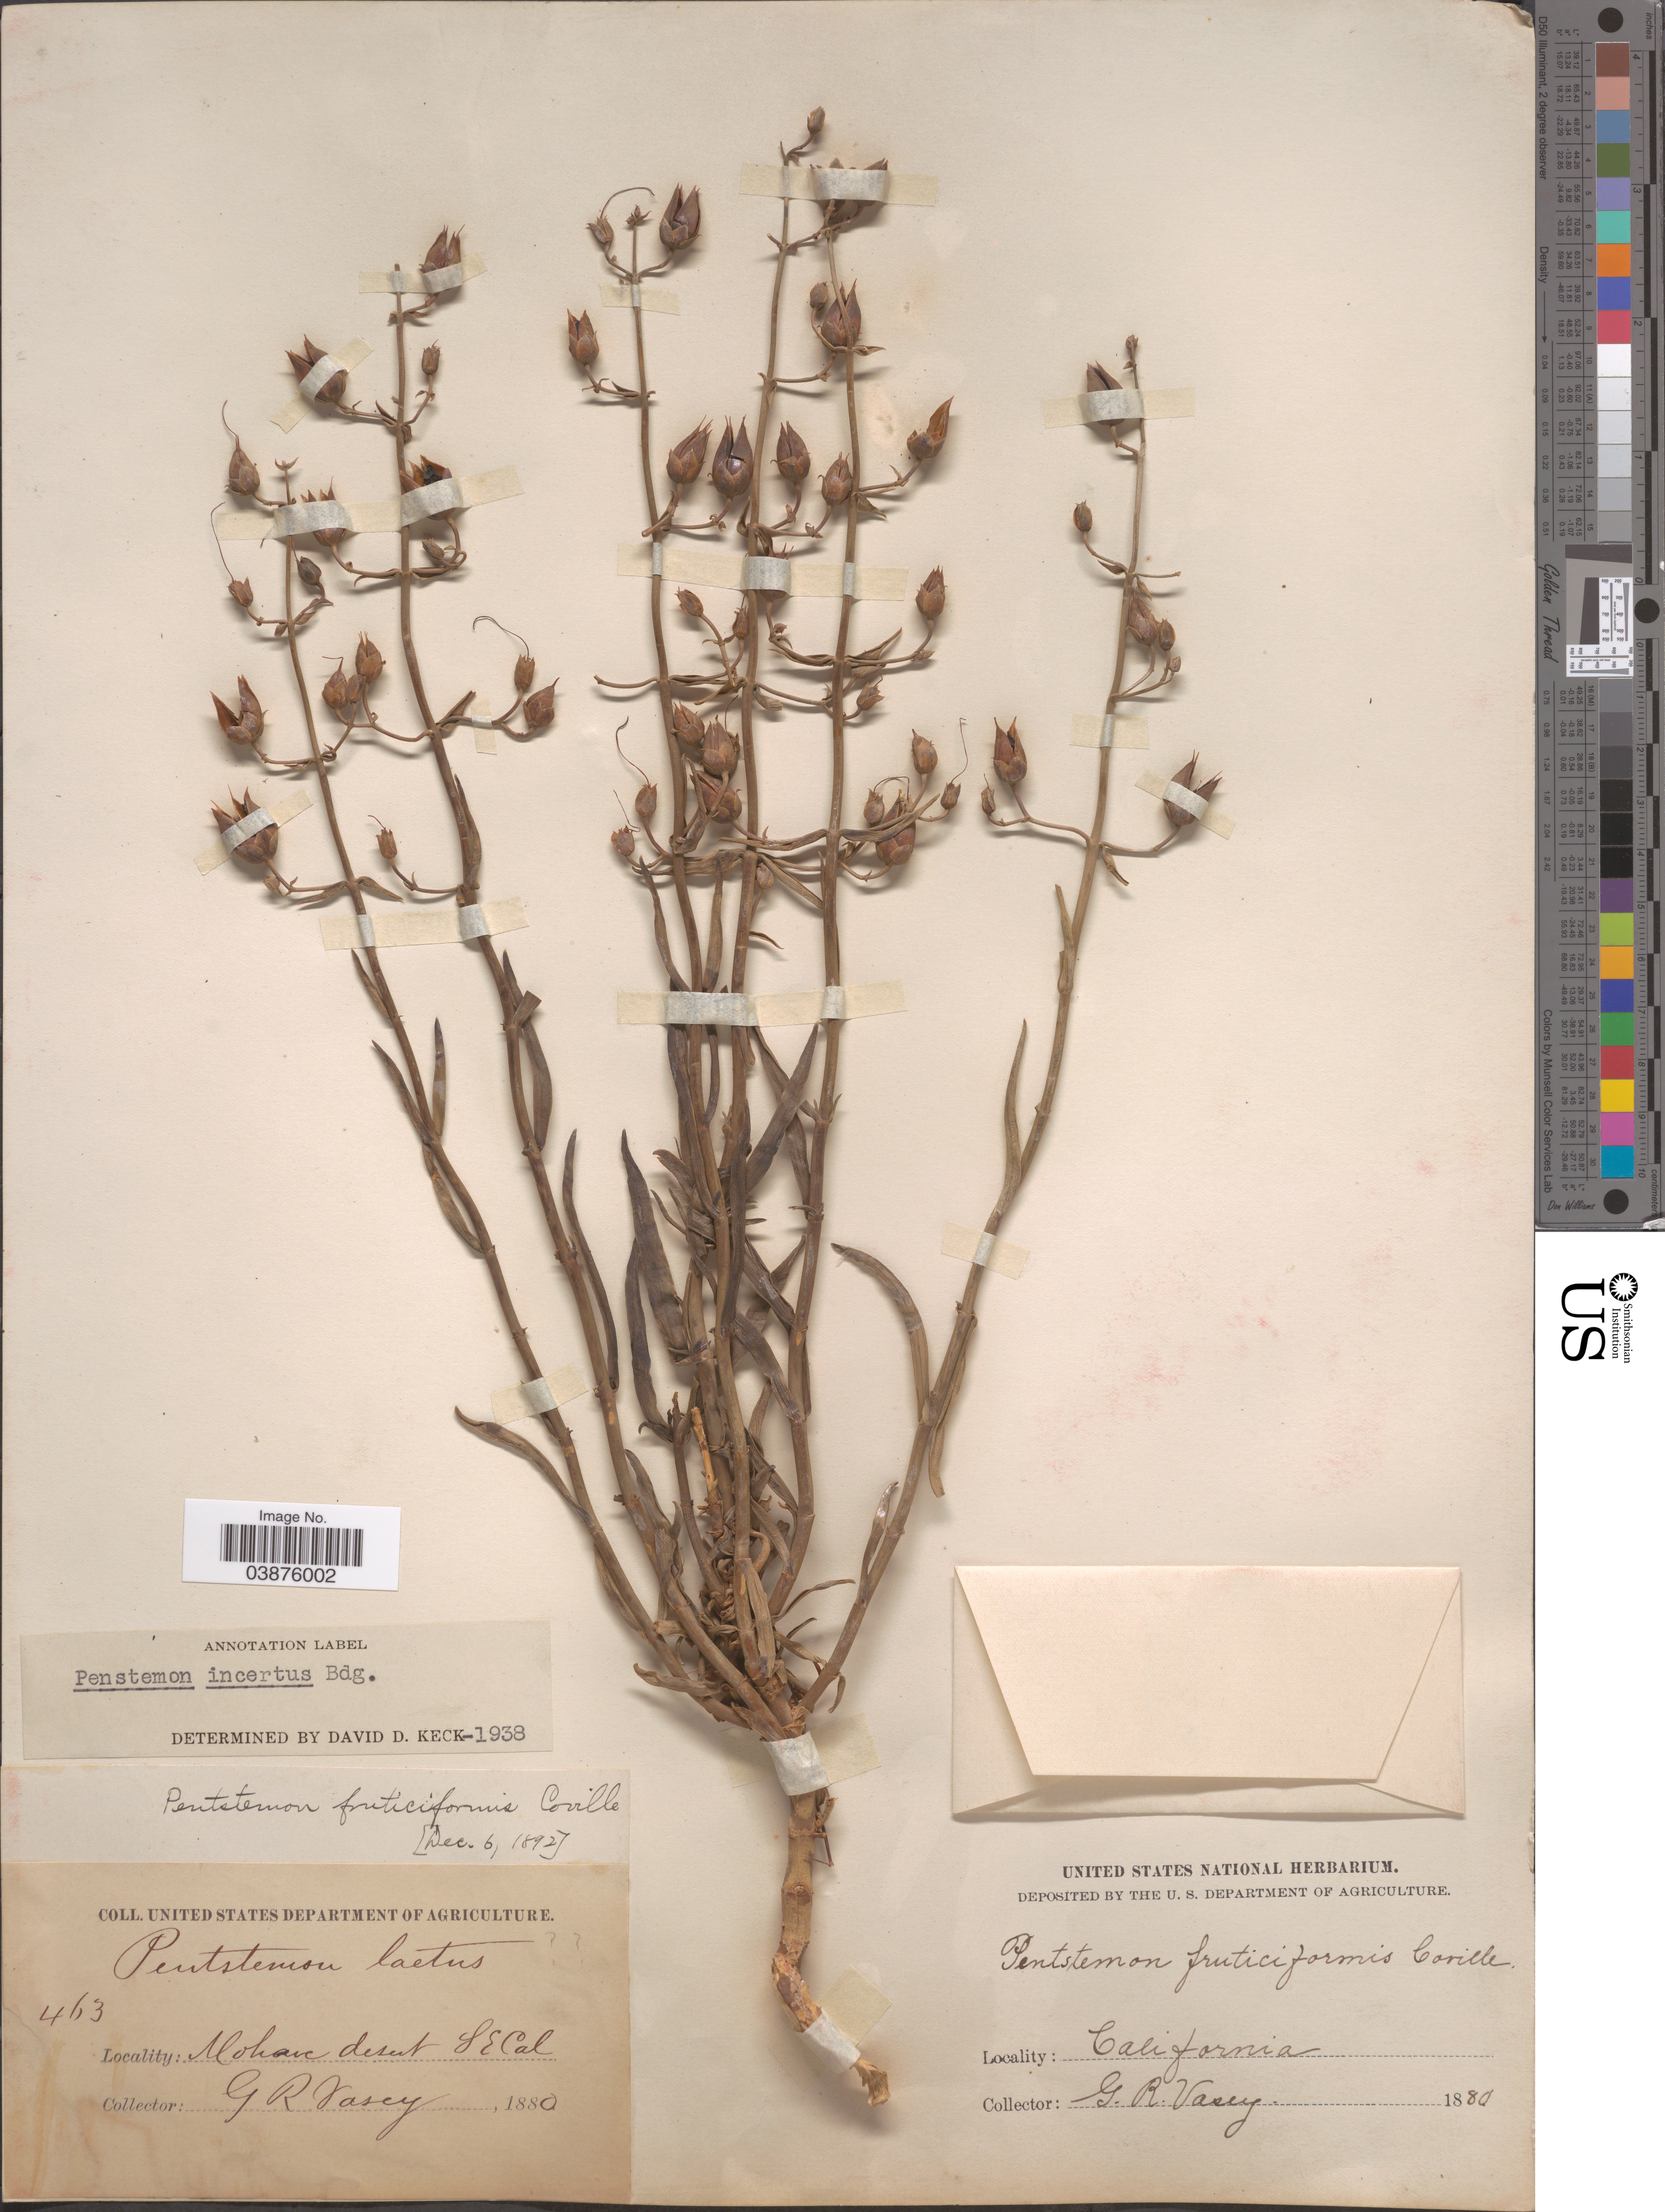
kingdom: Plantae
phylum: Tracheophyta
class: Magnoliopsida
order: Lamiales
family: Plantaginaceae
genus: Penstemon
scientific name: Penstemon incertus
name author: Brandegee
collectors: G. R. Vasey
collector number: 463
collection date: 1880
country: United States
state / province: California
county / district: Kern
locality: Mohave desert, SE California.